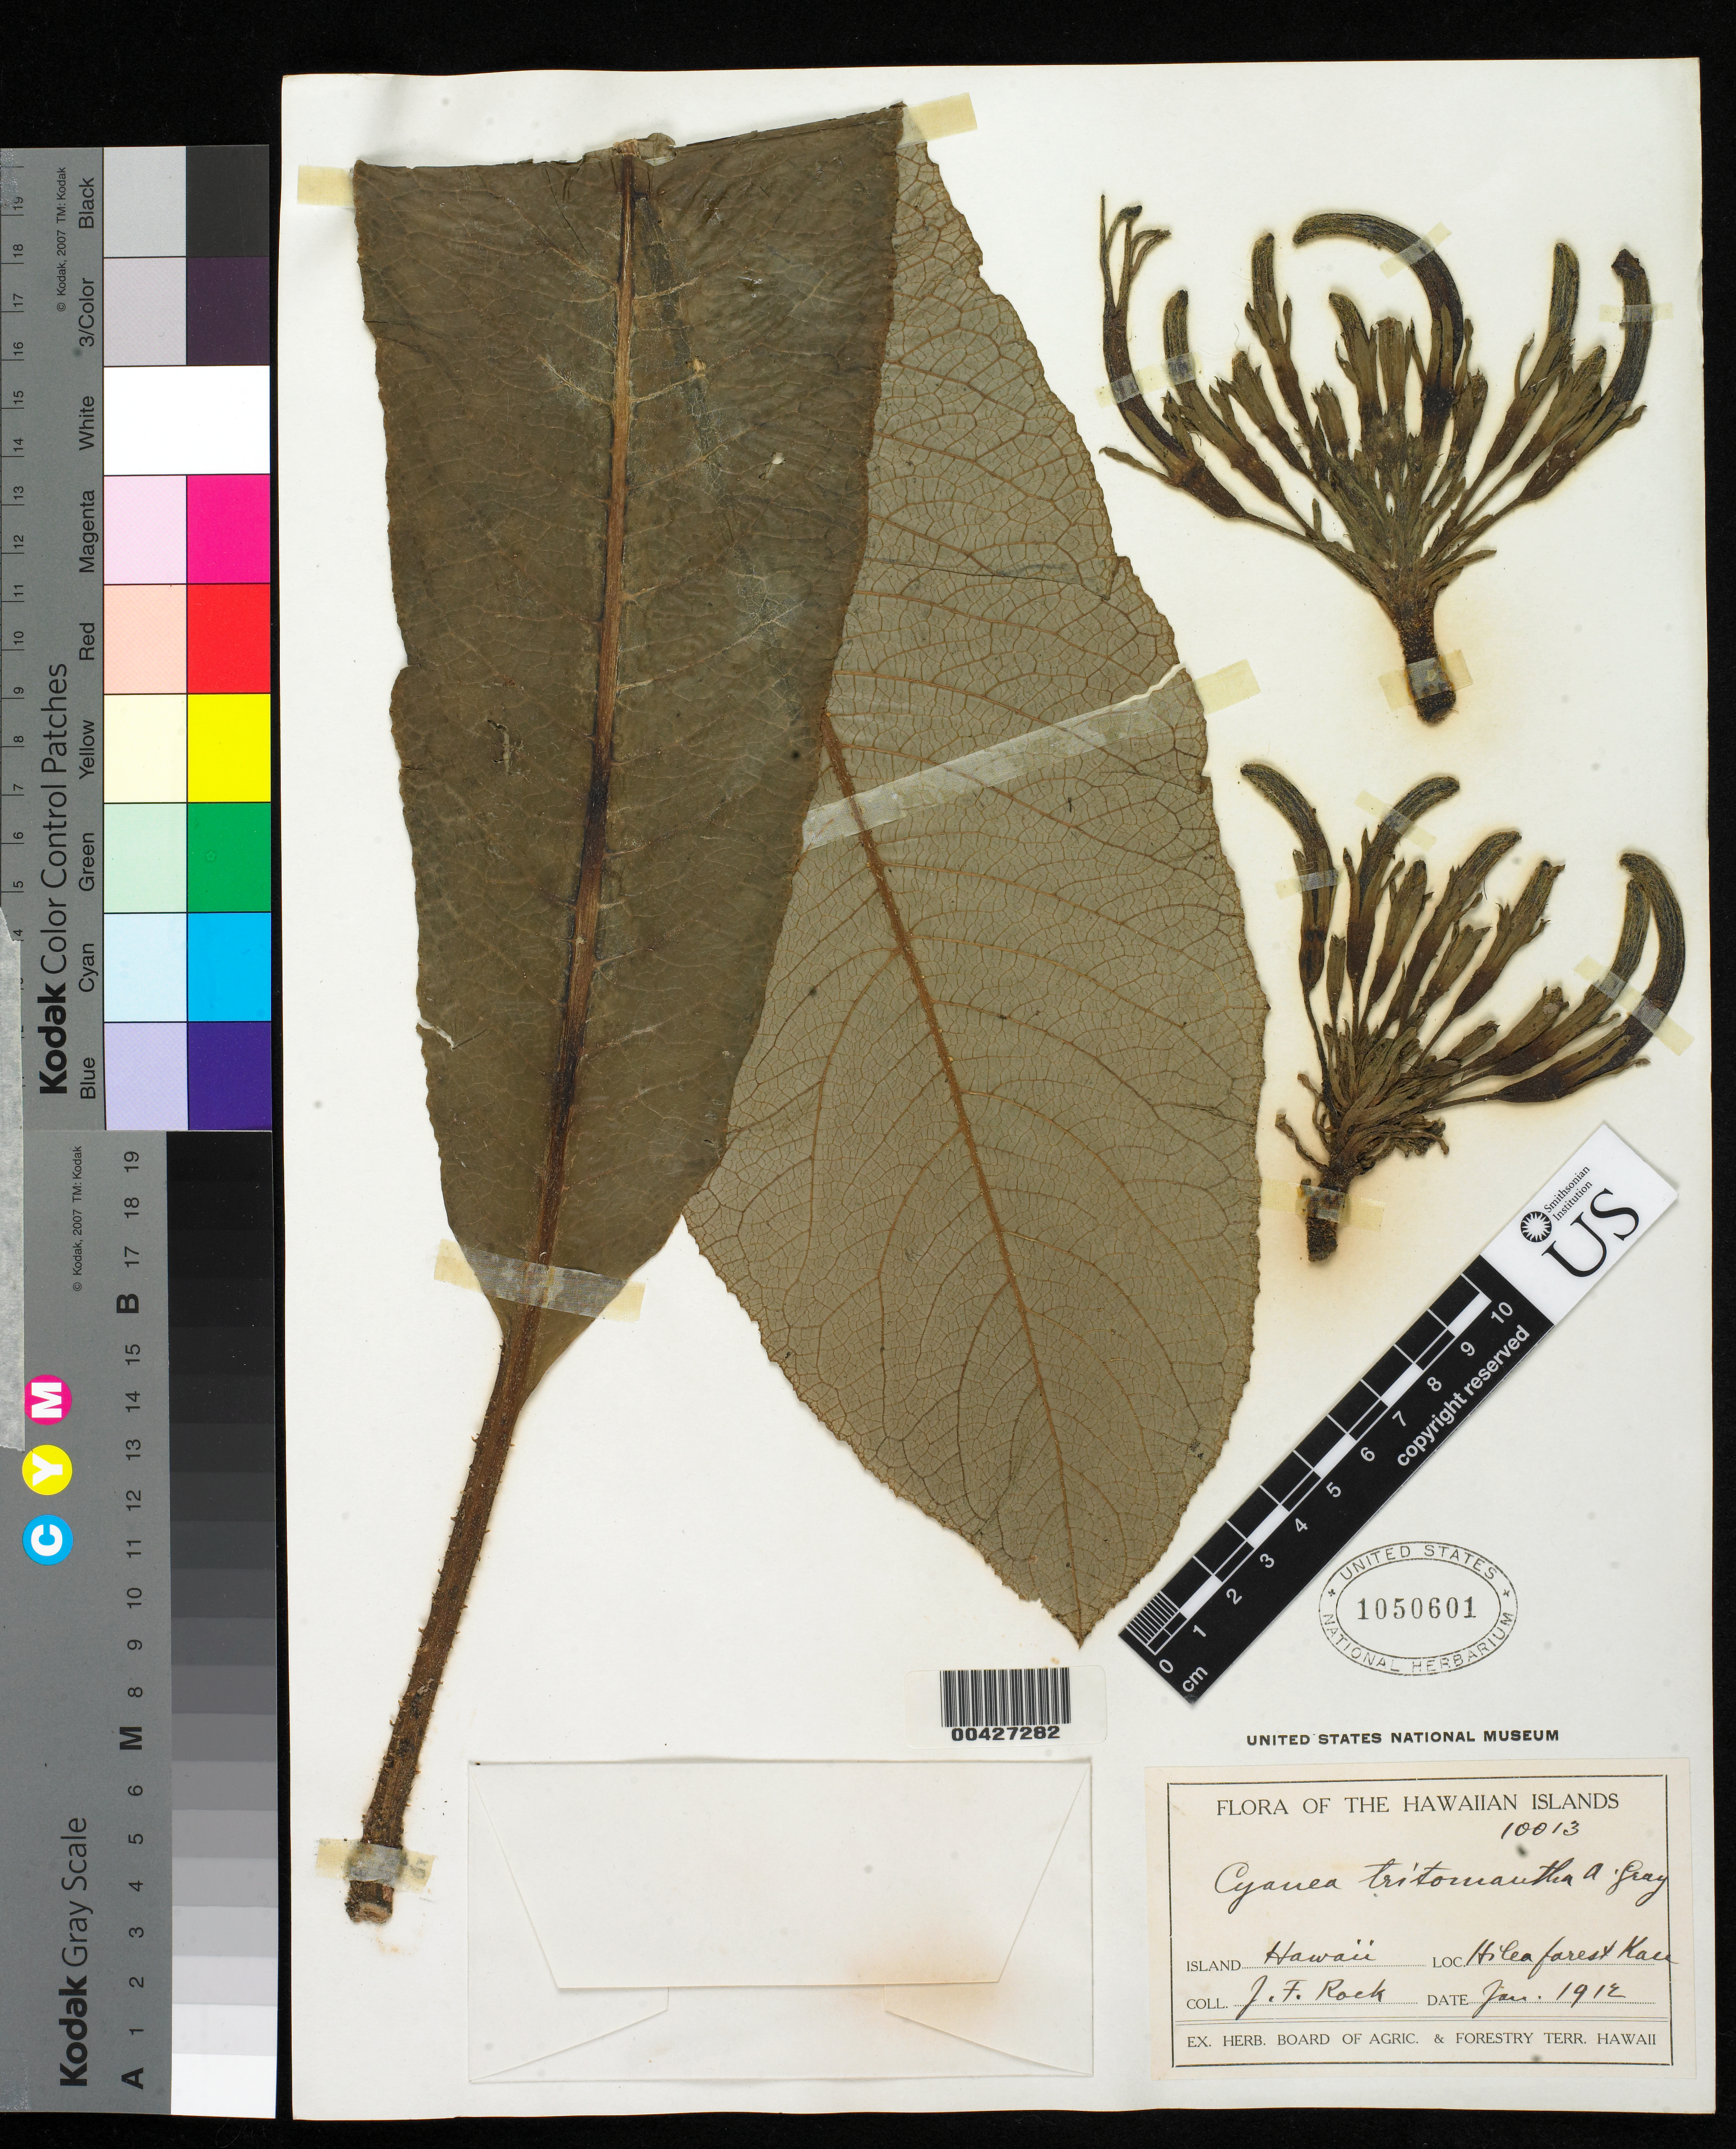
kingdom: Plantae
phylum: Tracheophyta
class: Magnoliopsida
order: Asterales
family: Campanulaceae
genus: Cyanea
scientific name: Cyanea tritomantha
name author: A. Gray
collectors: J. F. Rock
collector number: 10013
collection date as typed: Jan 1912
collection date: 1912-01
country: United States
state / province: Hawaii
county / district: Hawaii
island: Hawaii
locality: Hilea Forest, Kau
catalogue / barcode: US 1050601